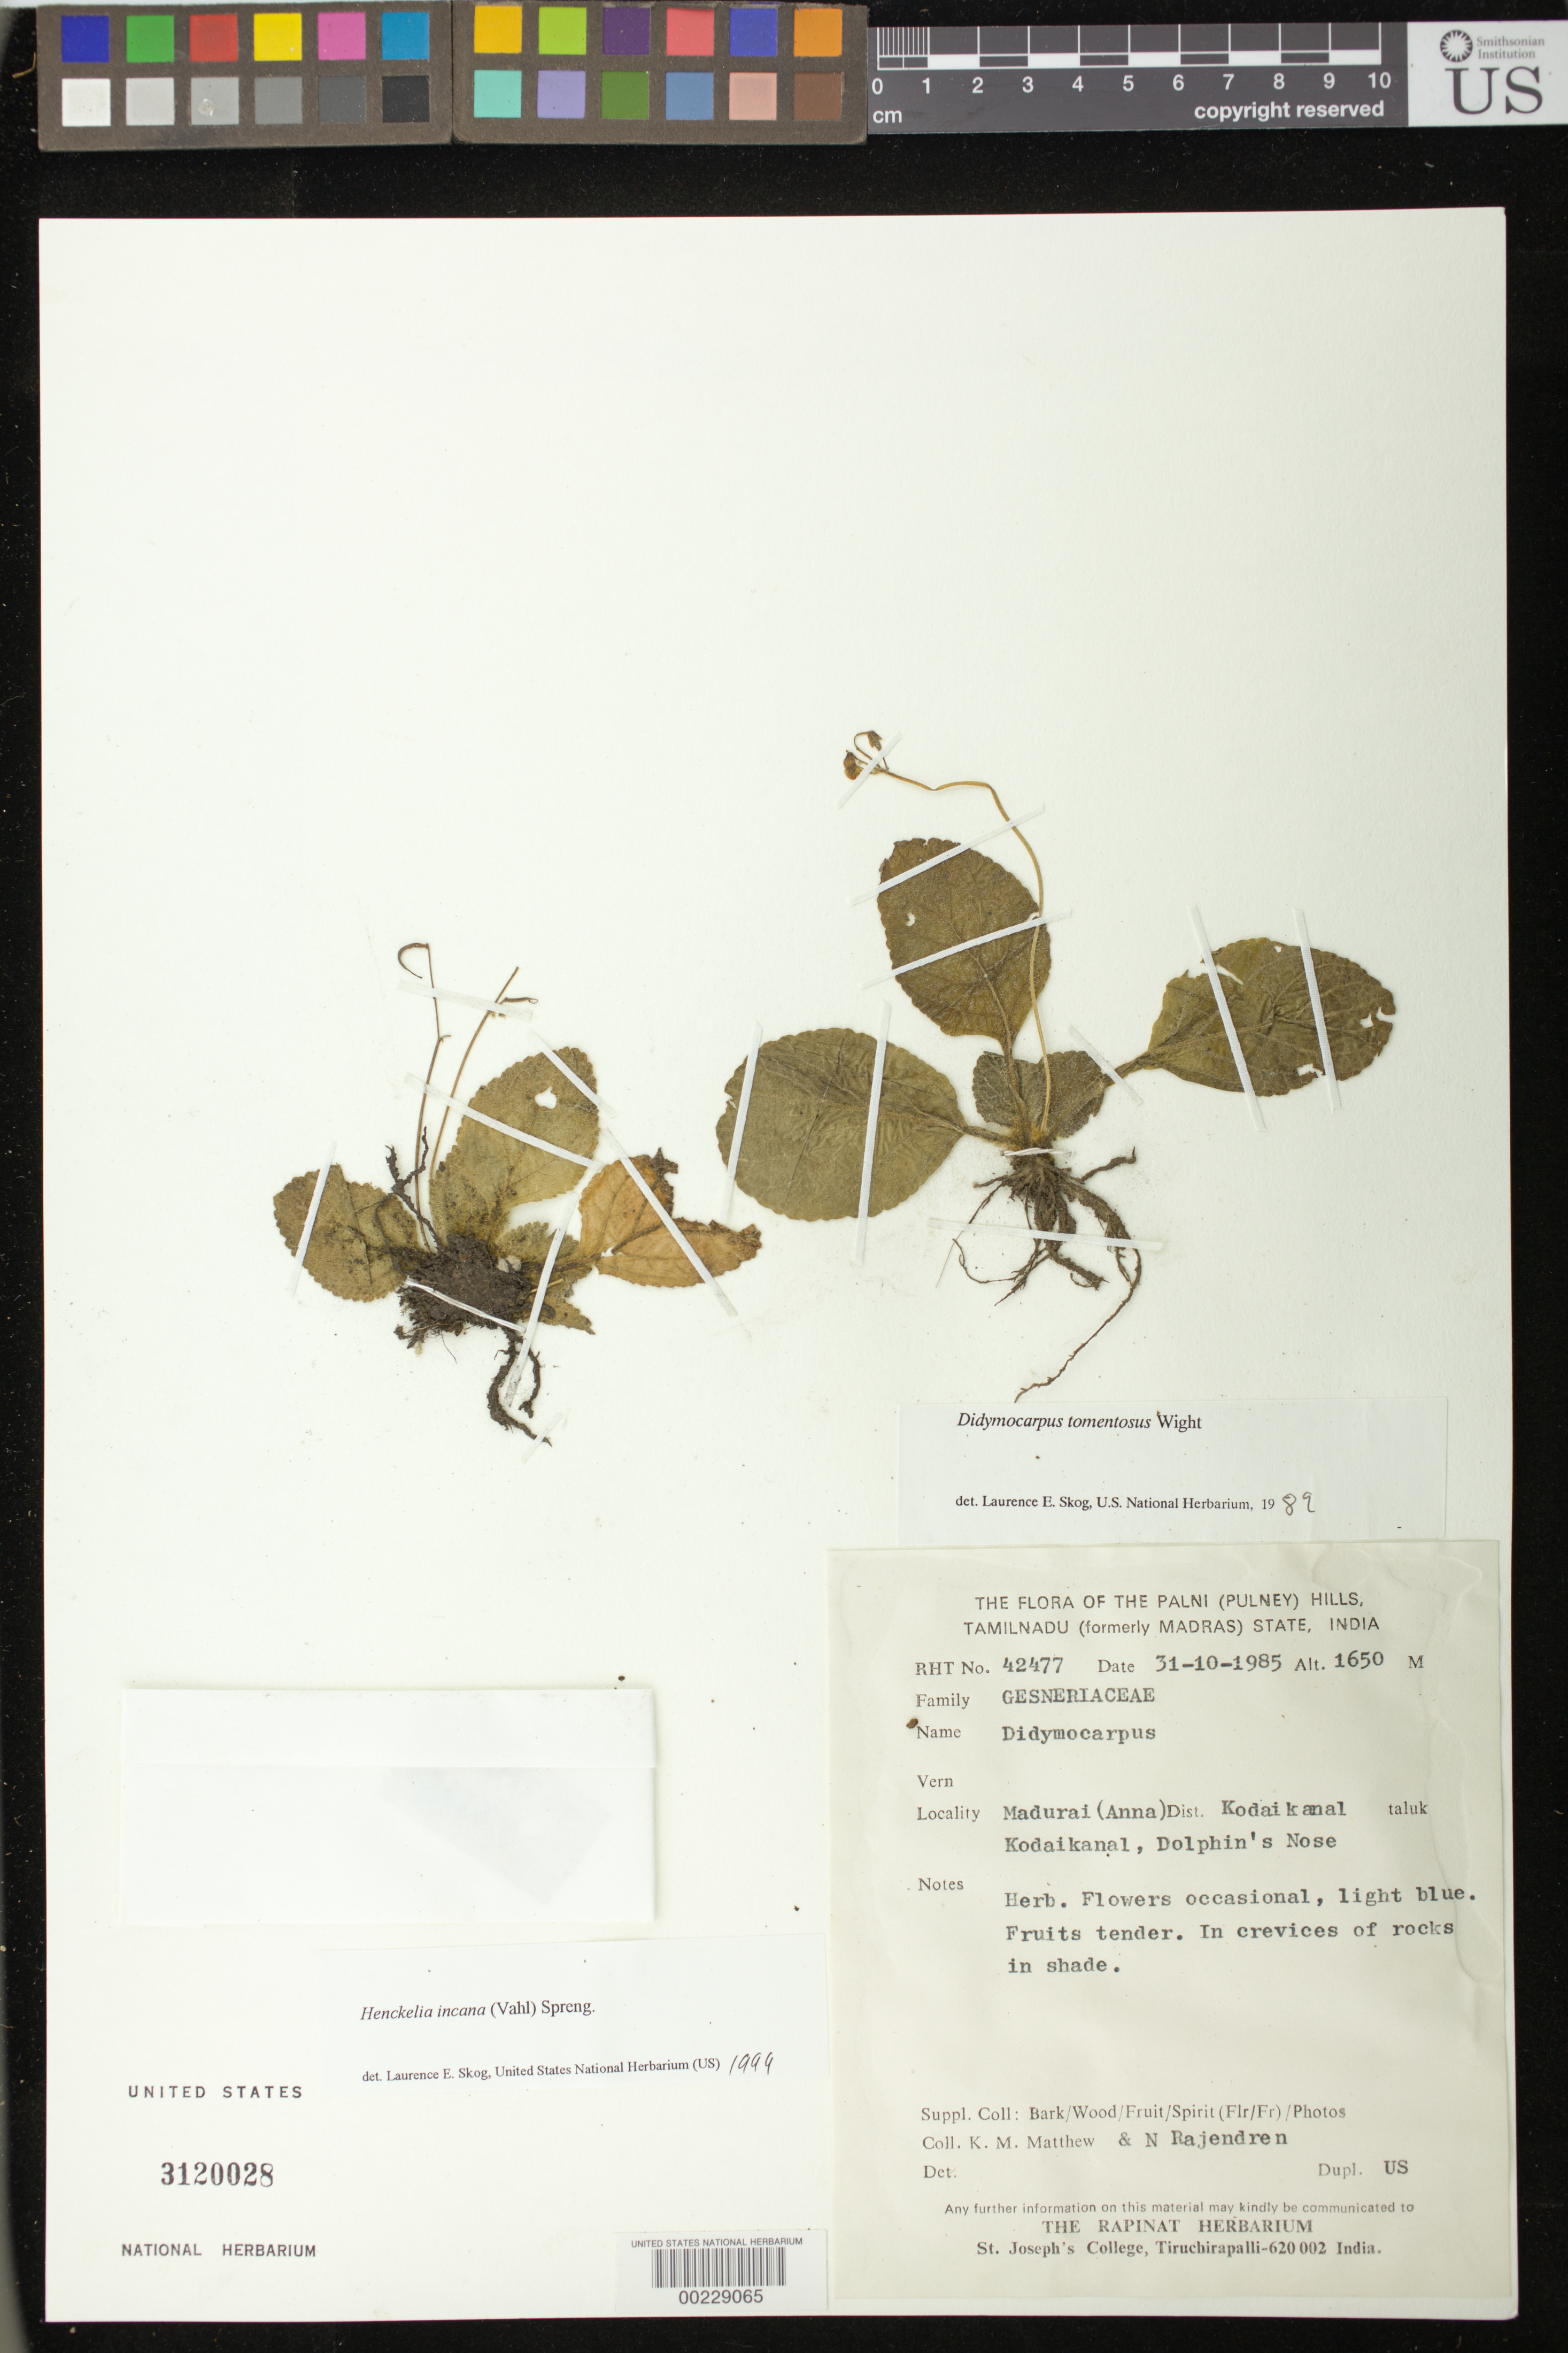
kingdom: Plantae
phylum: Tracheophyta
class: Magnoliopsida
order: Lamiales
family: Gesneriaceae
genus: Henckelia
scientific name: Henckelia incana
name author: (Vahl) Spreng.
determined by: Skog, Laurence E.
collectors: K. M. Matthew & N. Rajendren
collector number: RHT 42477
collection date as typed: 31 Oct 1985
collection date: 1985-10-31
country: India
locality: Palni (pulney) hills, tamilnadu (formerly madras) state, dist kodaikanal taluk, madurai (anna), kodaikanal, dolphin's nose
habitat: In crevices of rocks in shade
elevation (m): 1650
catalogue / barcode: US 3120028